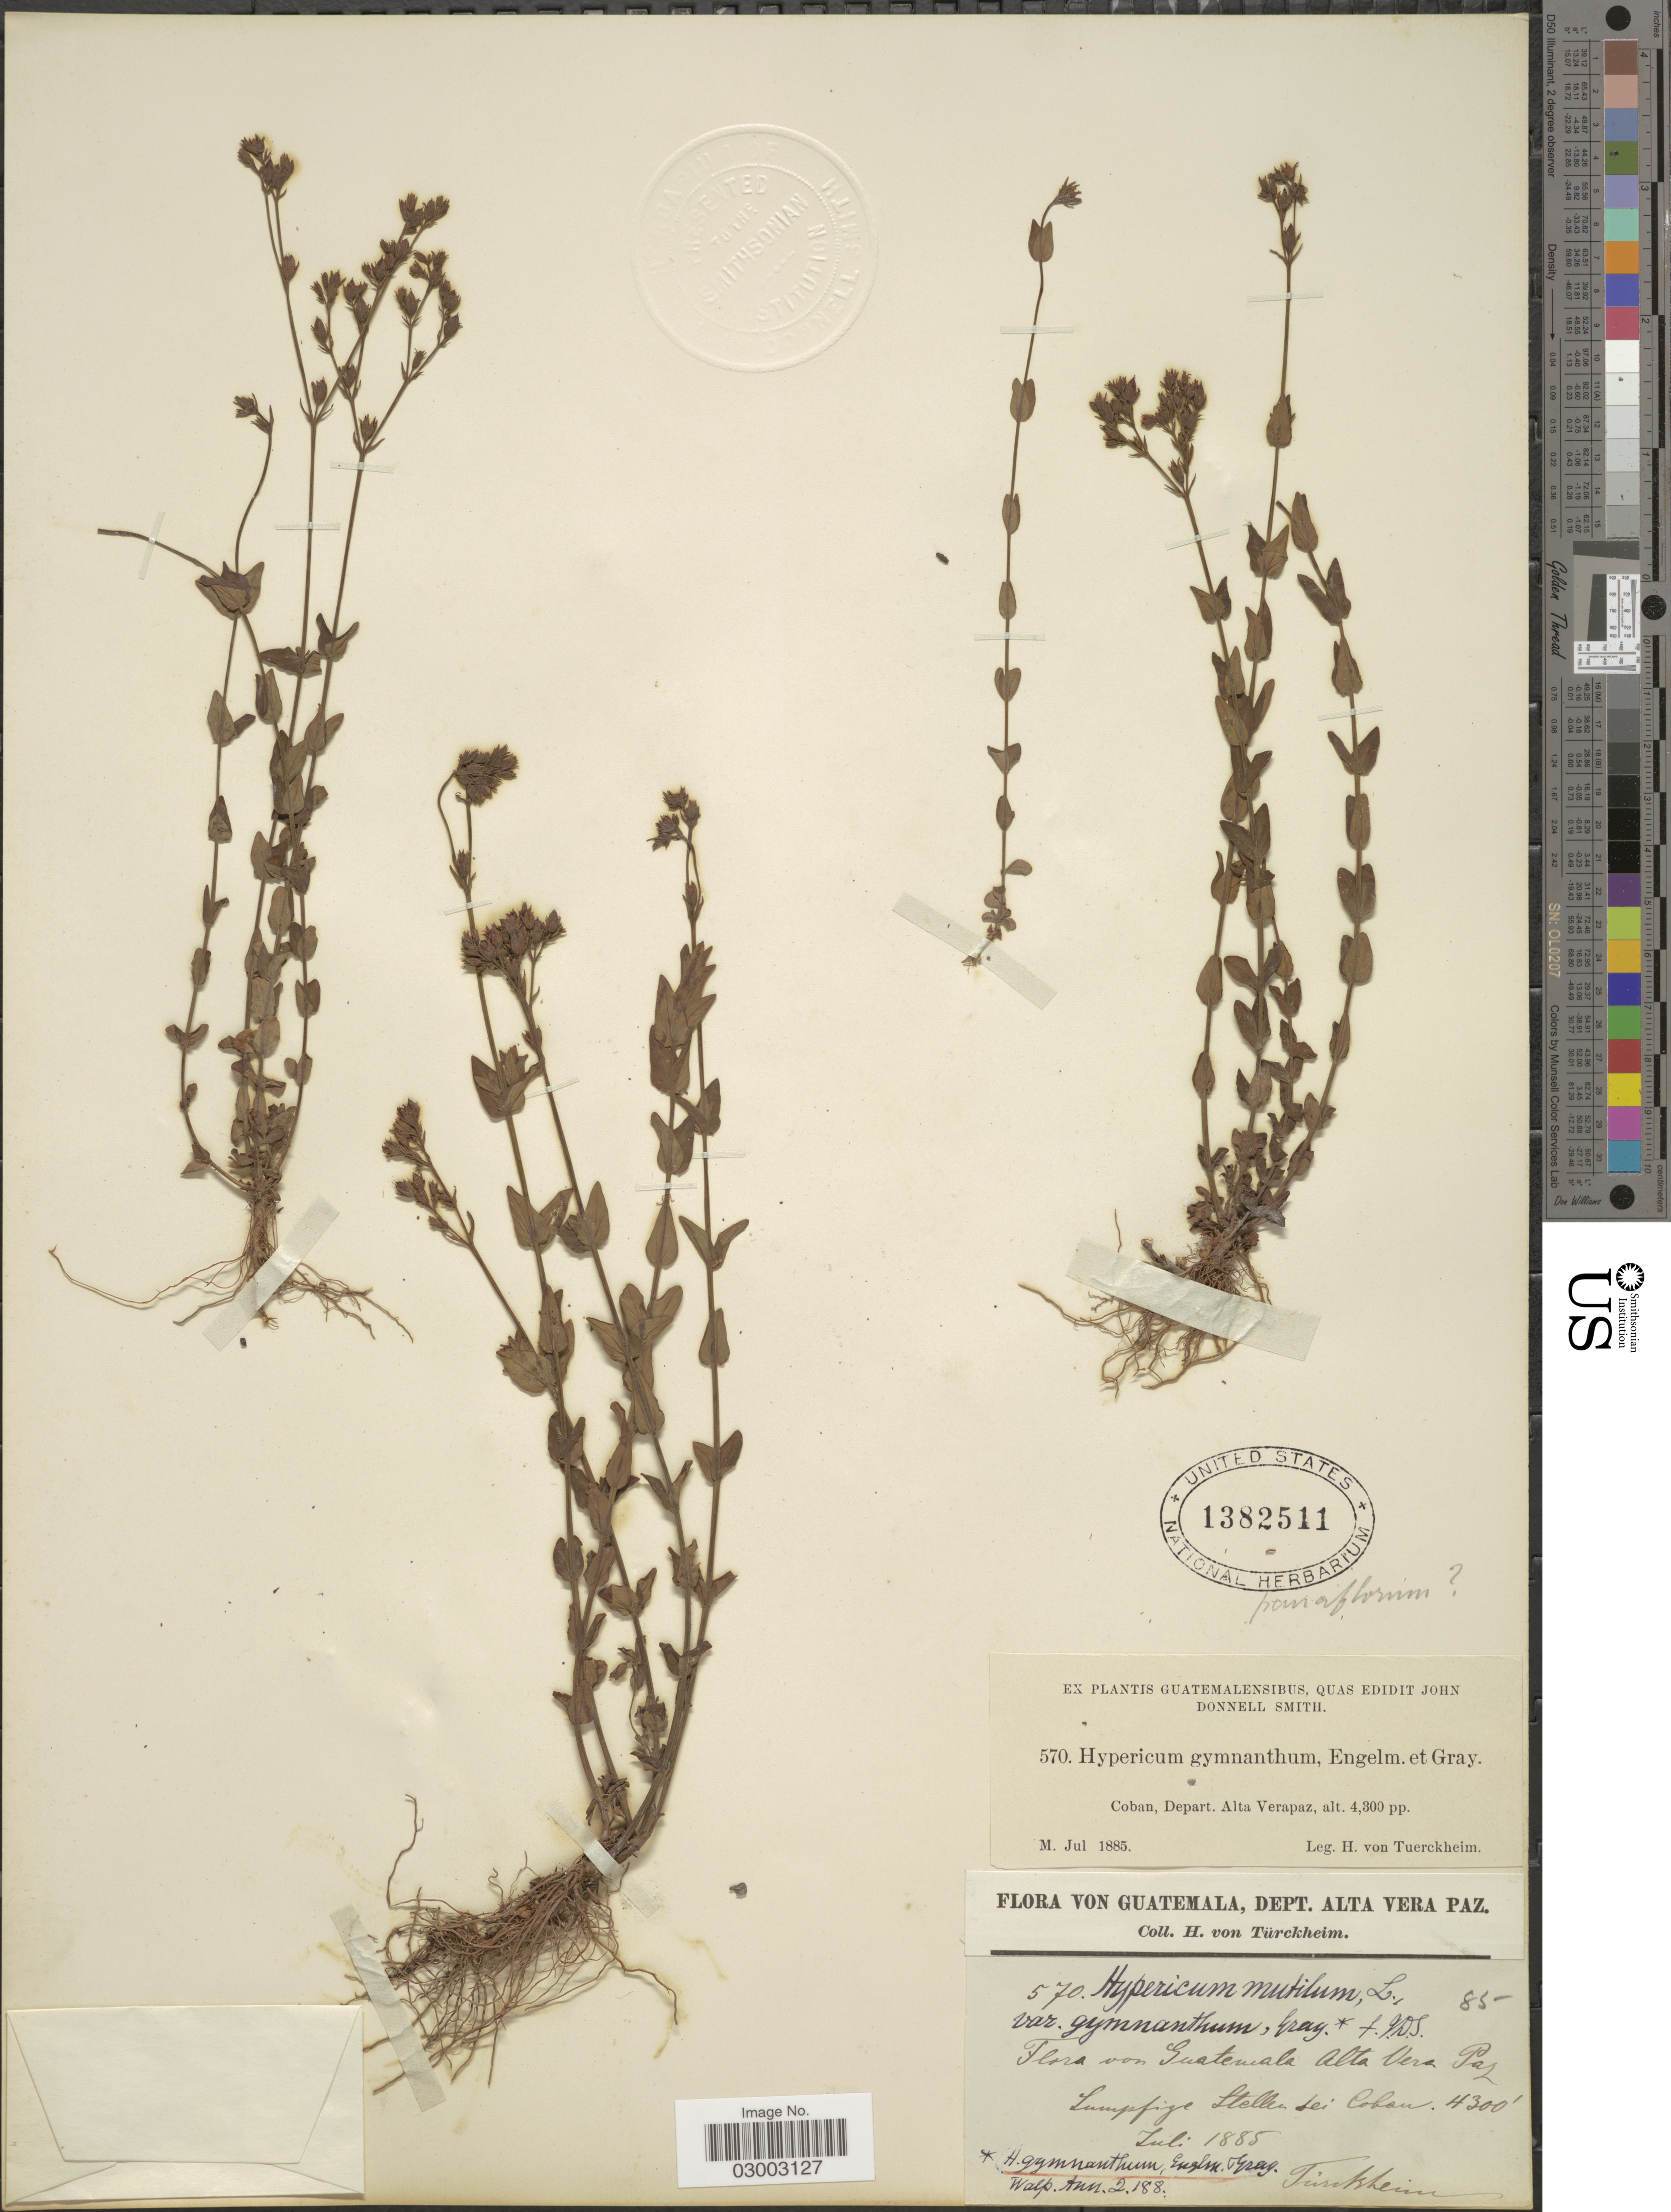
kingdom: Plantae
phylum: Tracheophyta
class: Magnoliopsida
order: Malpighiales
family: Hypericaceae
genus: Hypericum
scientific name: Hypericum gymnanthum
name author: Engelm. & A. Gray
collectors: H. von Tuerckheim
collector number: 570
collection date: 1885-07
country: Guatemala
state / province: Alta Verapaz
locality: Coban, Depart. Alta Verapaz.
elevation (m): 1311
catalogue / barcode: US 1382511